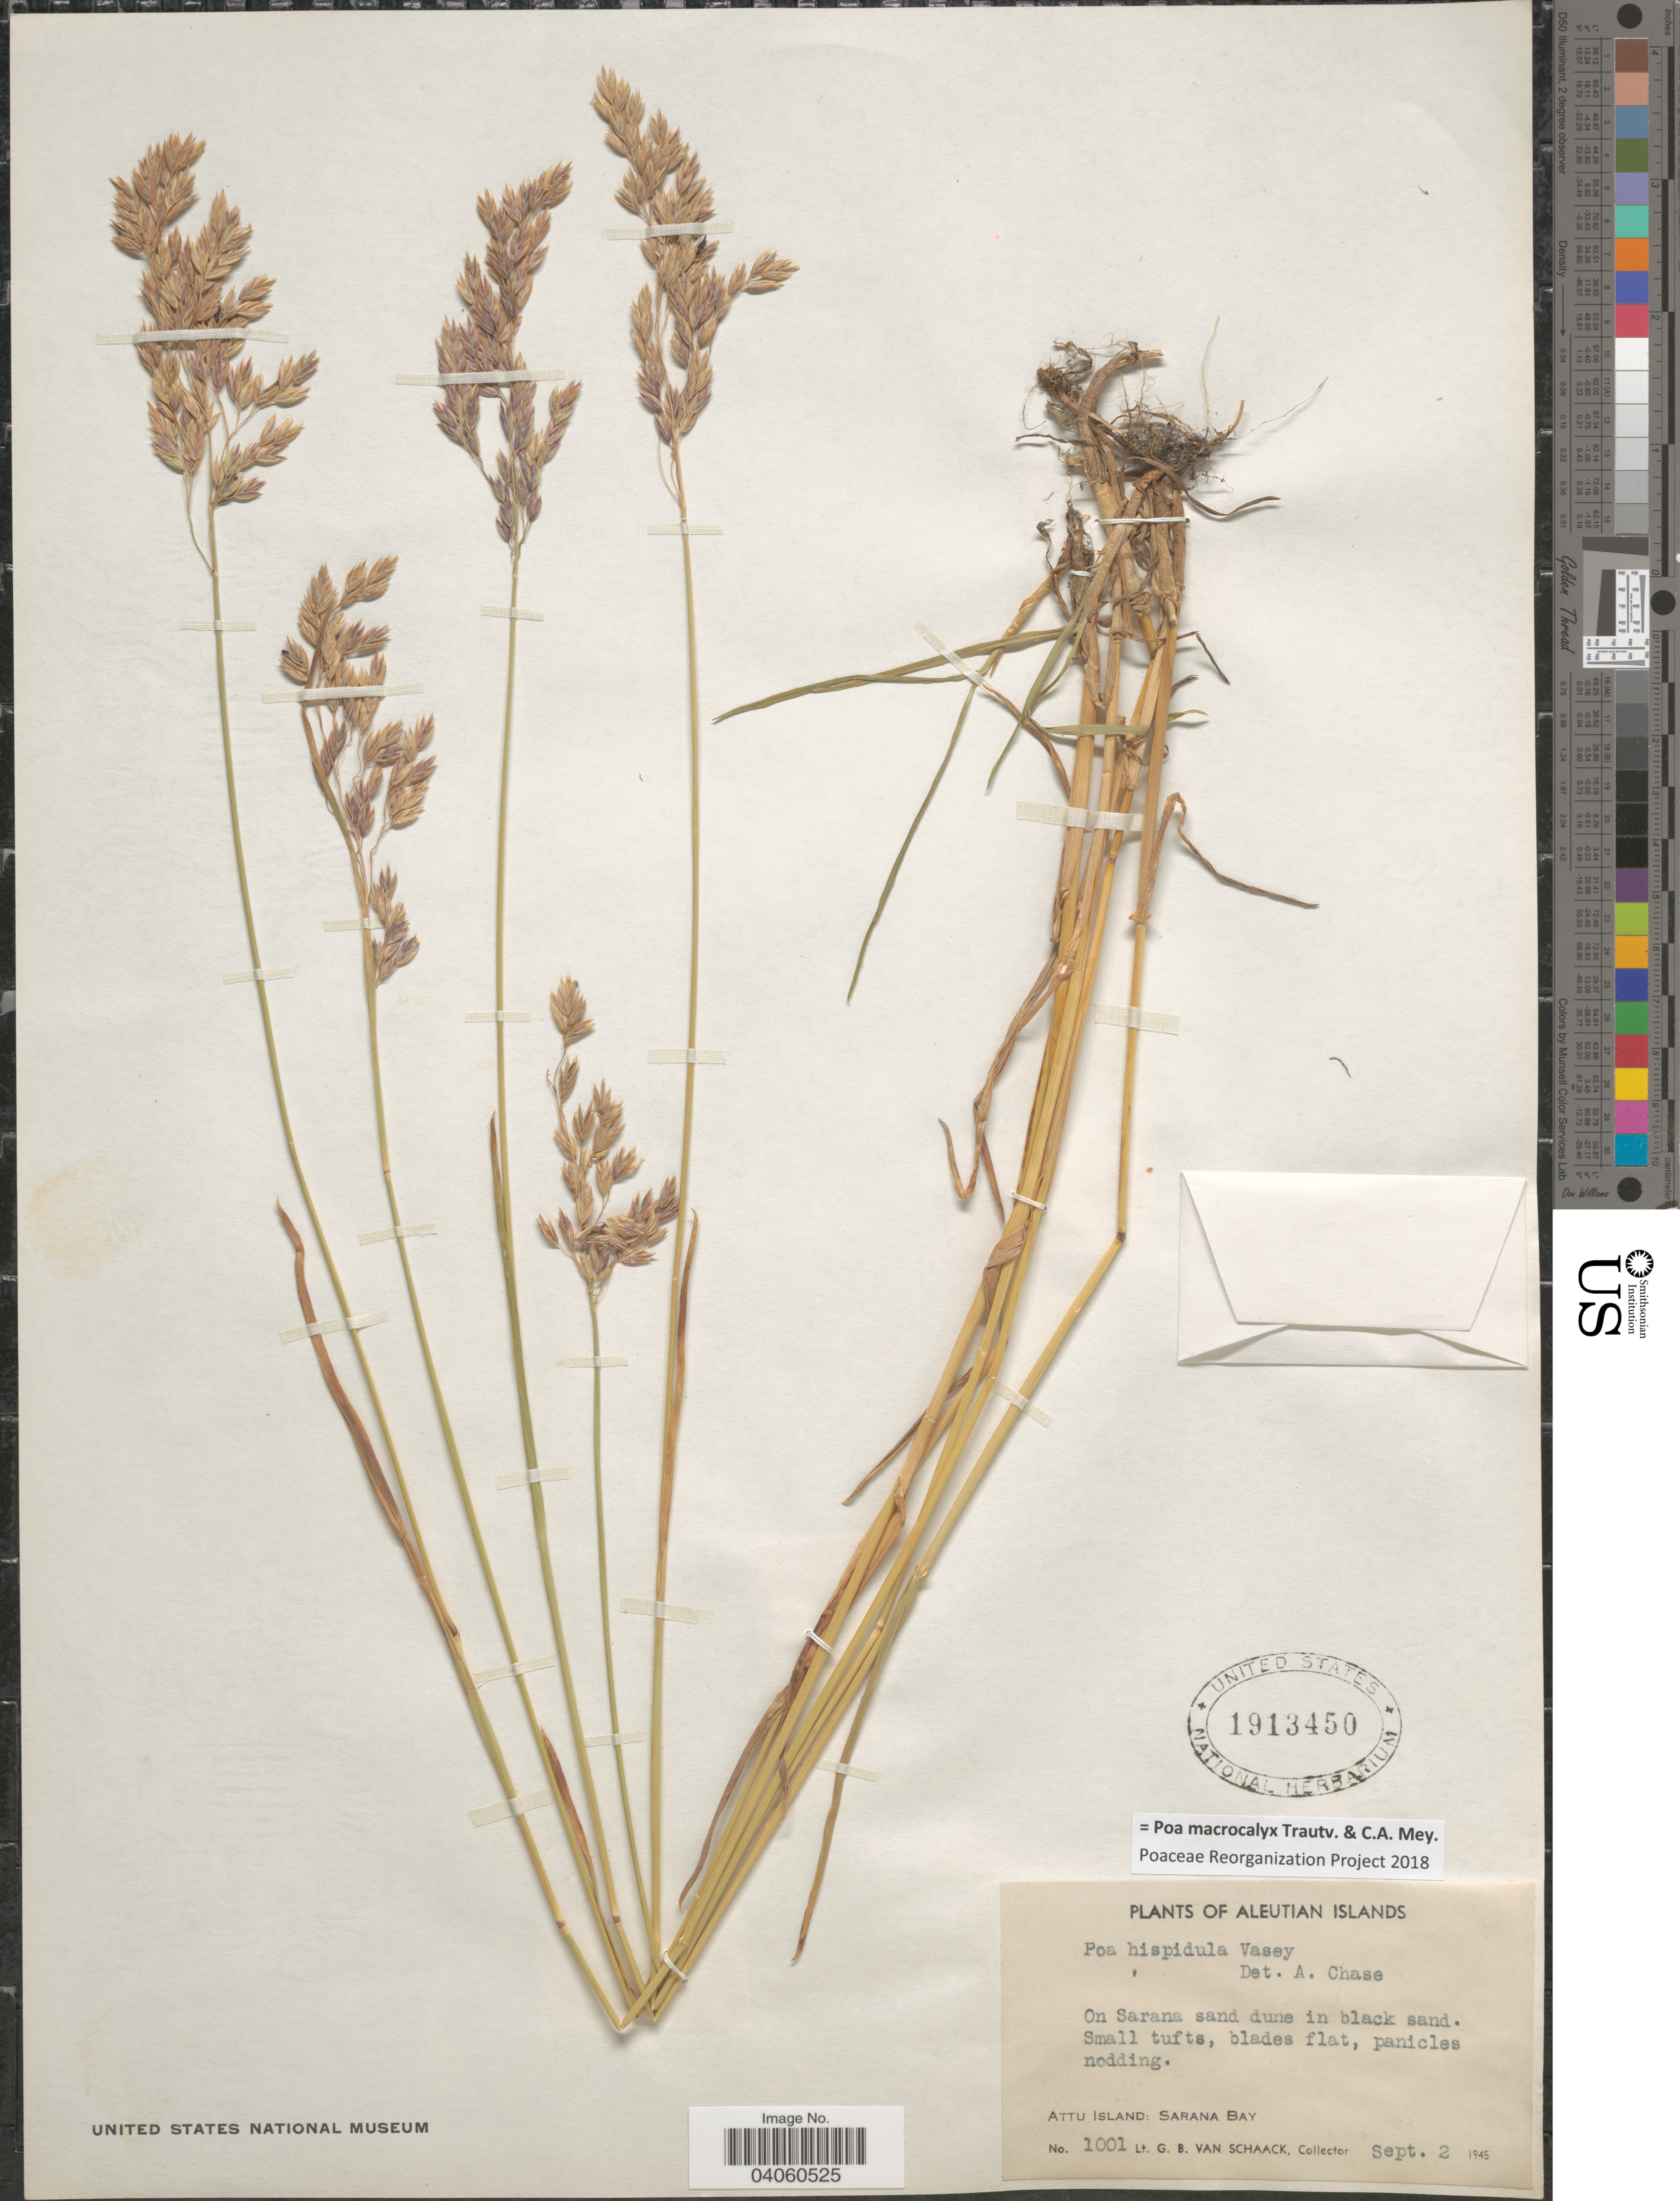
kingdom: Plantae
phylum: Tracheophyta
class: Liliopsida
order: Poales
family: Poaceae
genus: Poa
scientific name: Poa macrocalyx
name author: Trautv. & C.A. Mey.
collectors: G. Van Schaack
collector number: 1001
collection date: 1945-09-02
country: United States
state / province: Alaska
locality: Aleutian Islands. On Sarana sand dunes in black sand. Attu Island: Sarana Bay.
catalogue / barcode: US 1913450